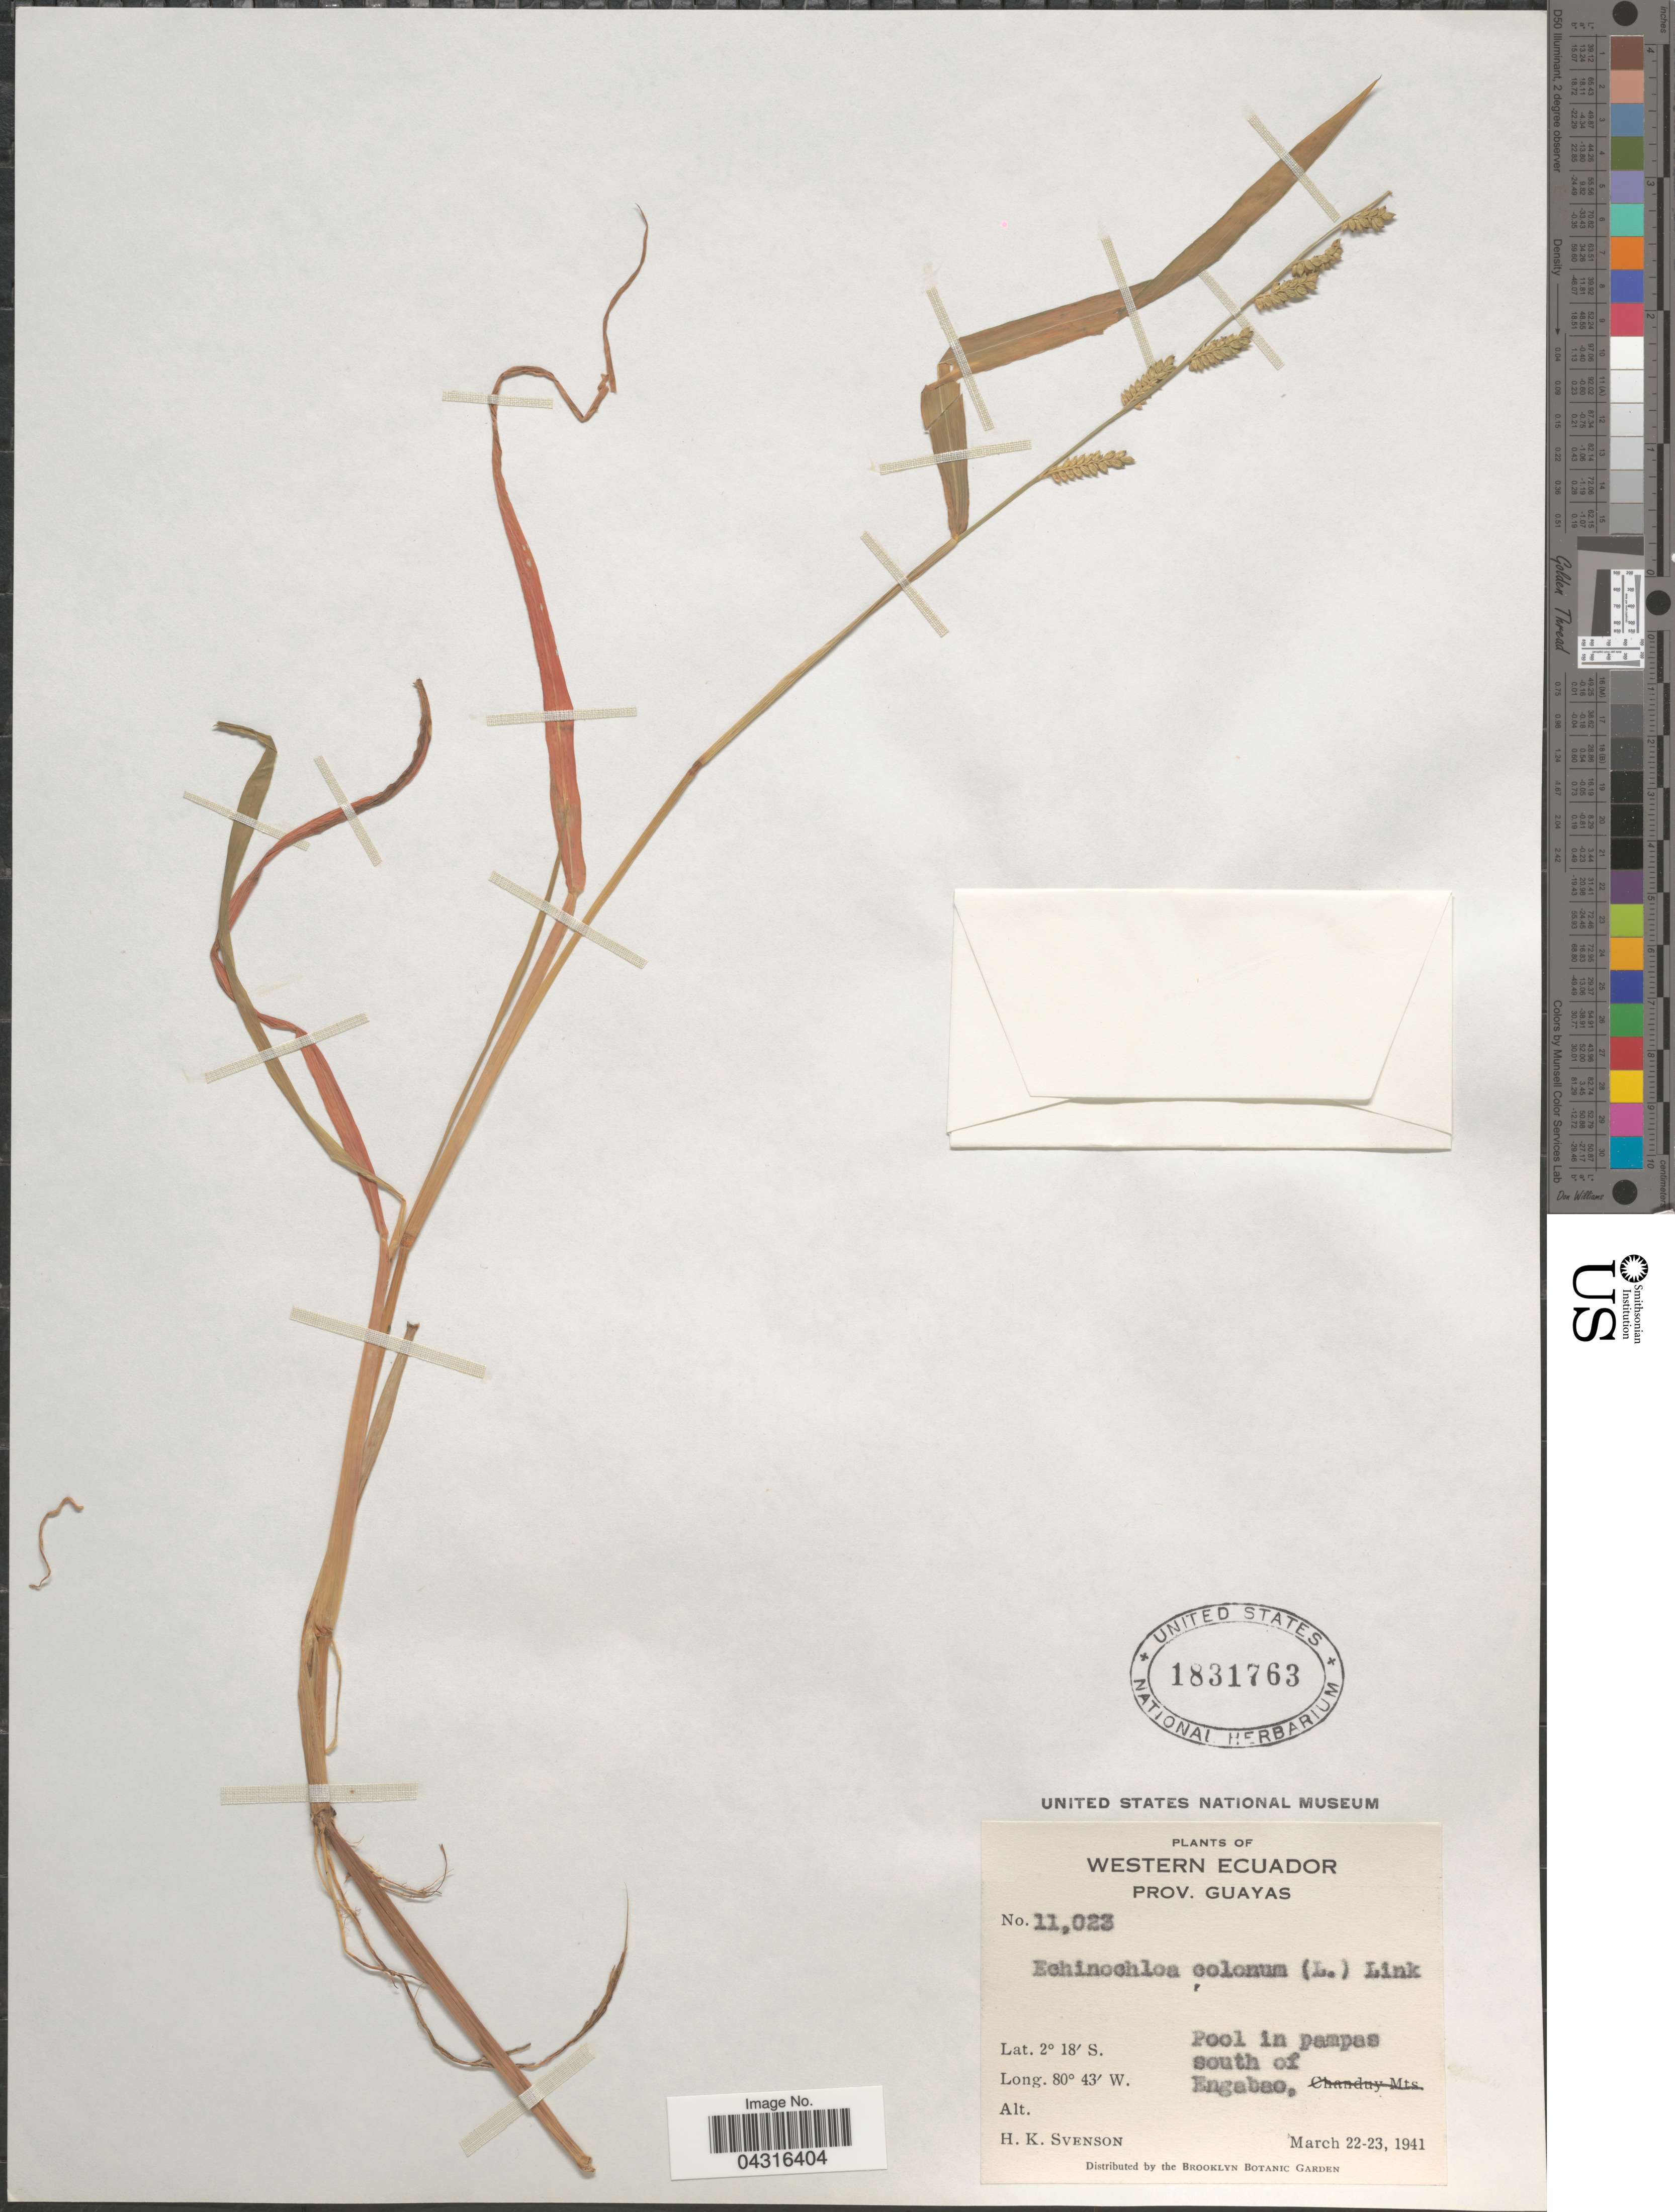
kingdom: Plantae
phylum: Tracheophyta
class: Liliopsida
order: Poales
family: Poaceae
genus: Echinochloa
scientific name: Echinochloa colona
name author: (L.) Link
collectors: H. K. Svenson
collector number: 11023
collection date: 1941-03-22/1941-03-23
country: Ecuador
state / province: Guayas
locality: Western Ecuador. Pool in campus south of Engabao.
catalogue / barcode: US 1831763